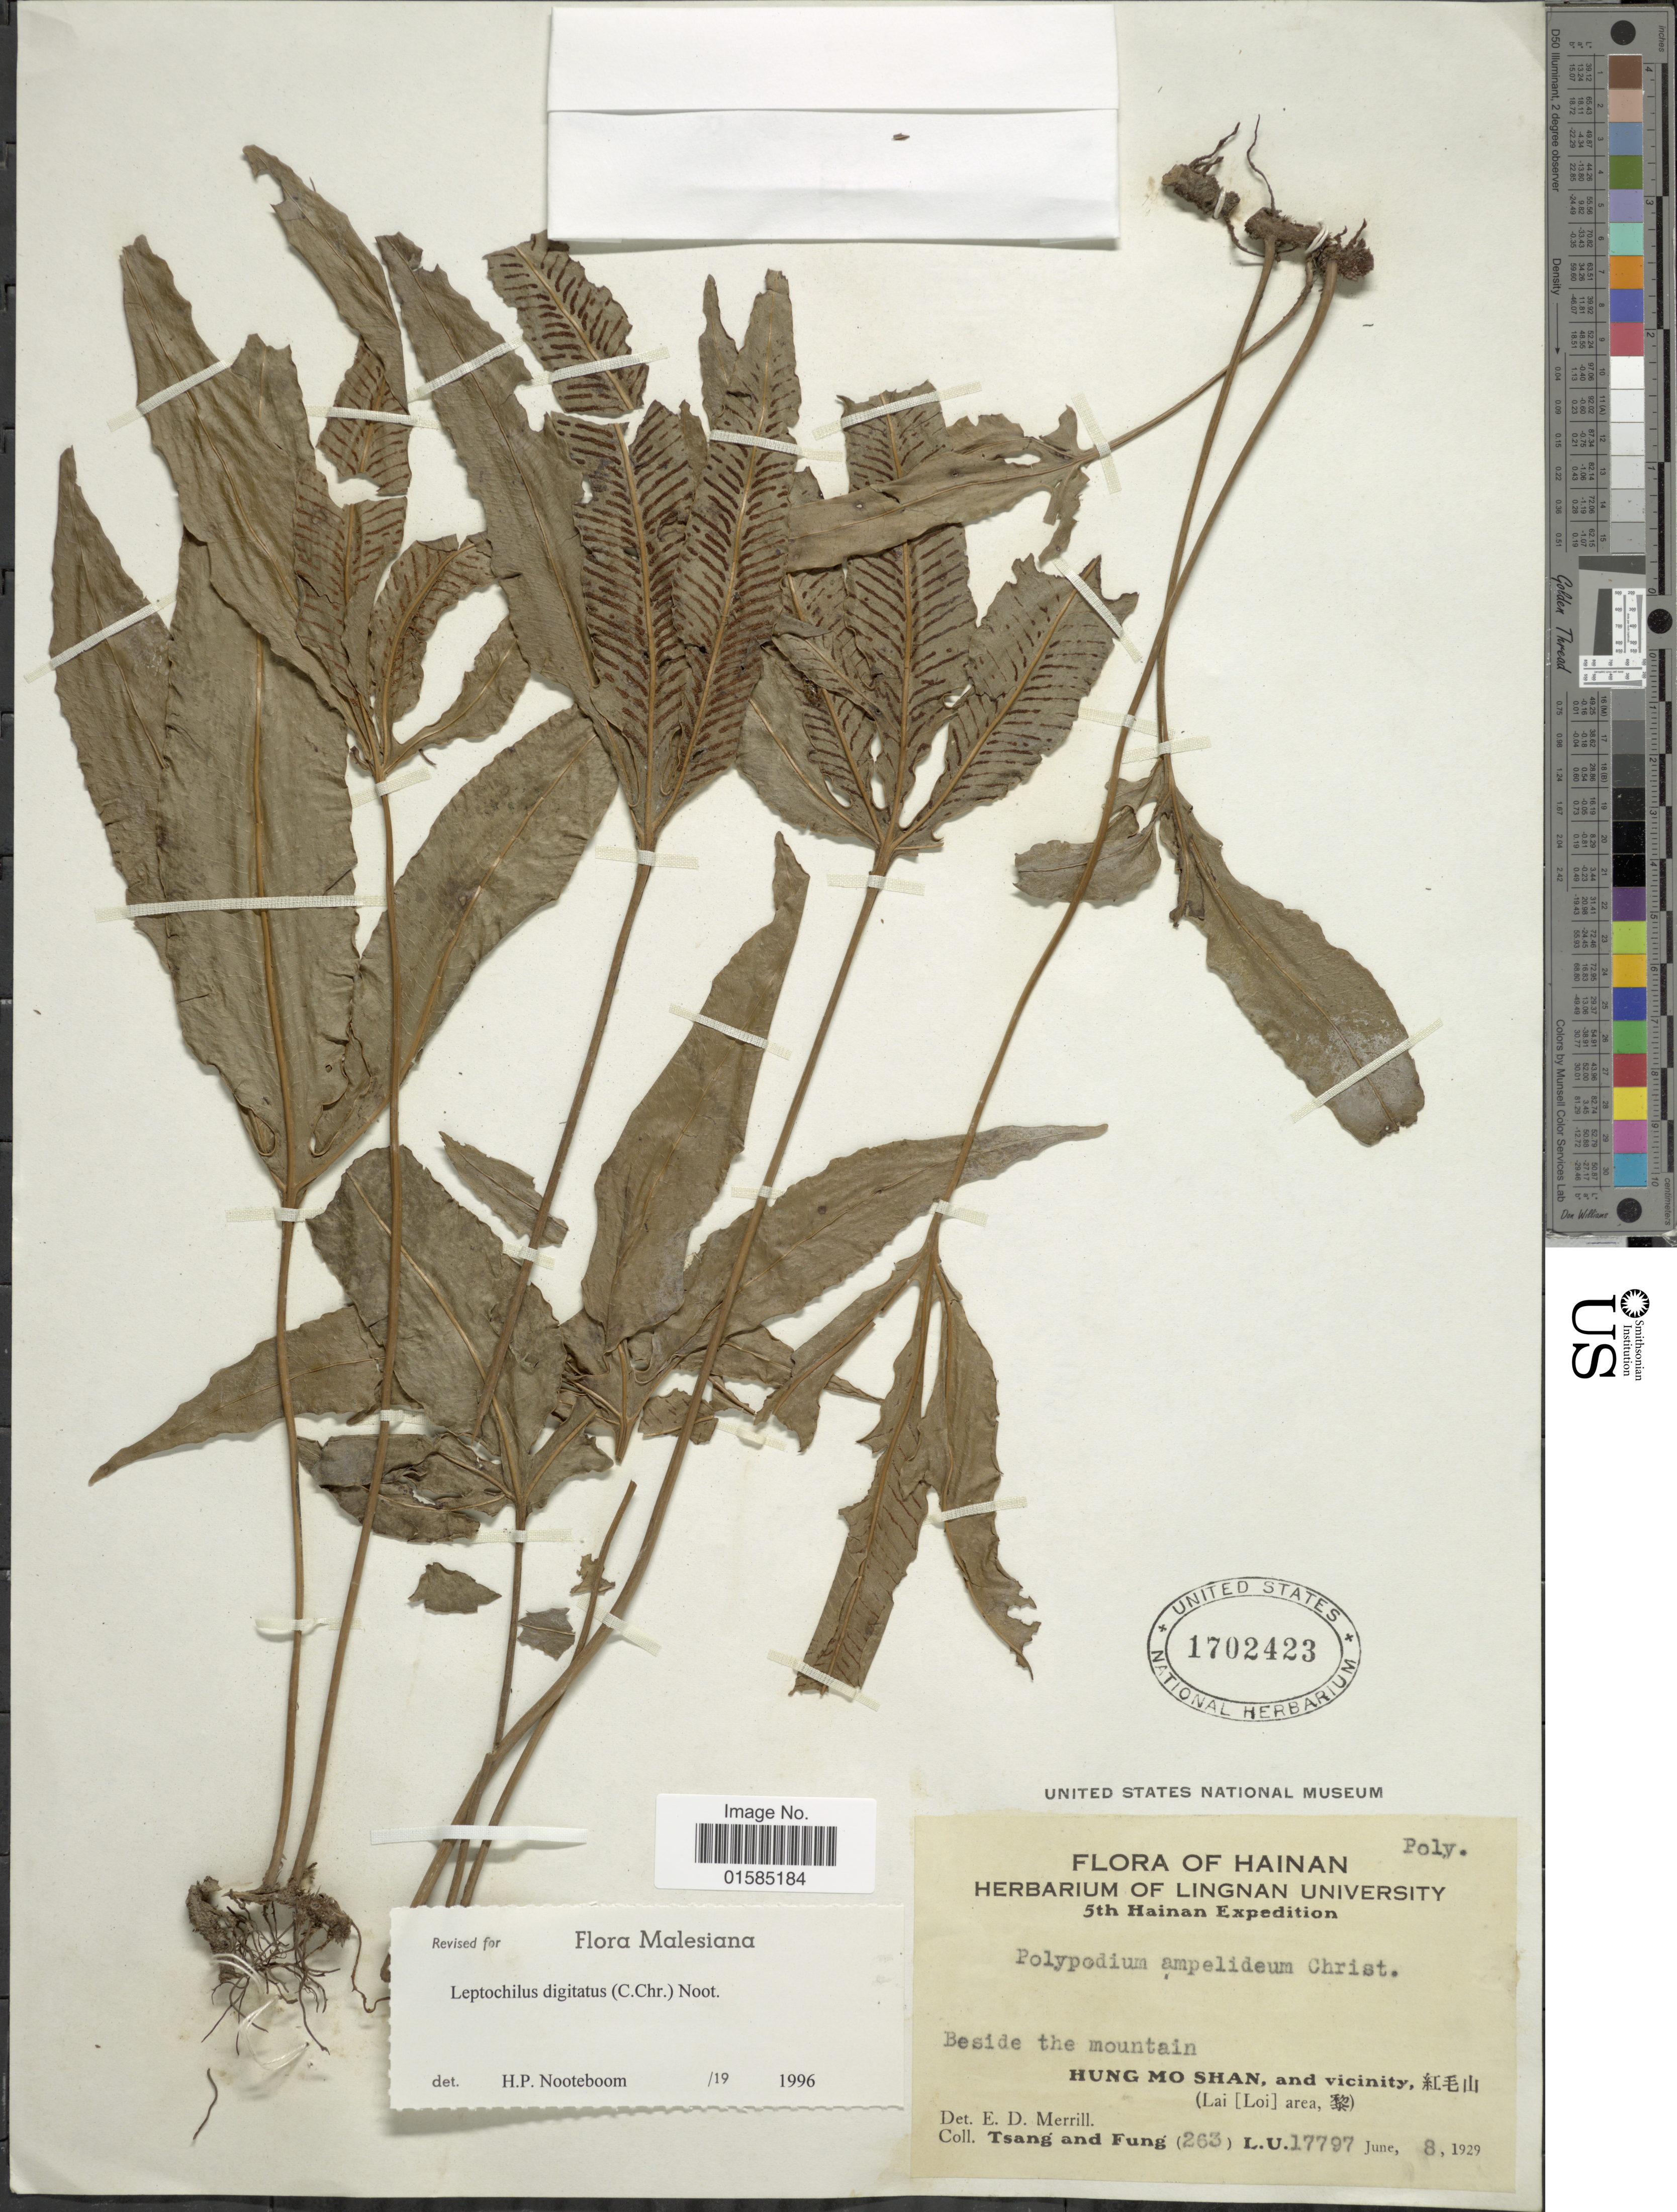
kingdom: Plantae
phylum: Tracheophyta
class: Polypodiopsida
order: Polypodiales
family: Polypodiaceae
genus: Leptochilus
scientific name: Leptochilus digitatus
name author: (Baker) Noot.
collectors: -. T'sang & Fung, --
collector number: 263/17797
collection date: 1929-06-08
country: China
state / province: Hainan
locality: Hainan, Hung Mo Shan (Lai (Loi) area)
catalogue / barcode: US 1702423